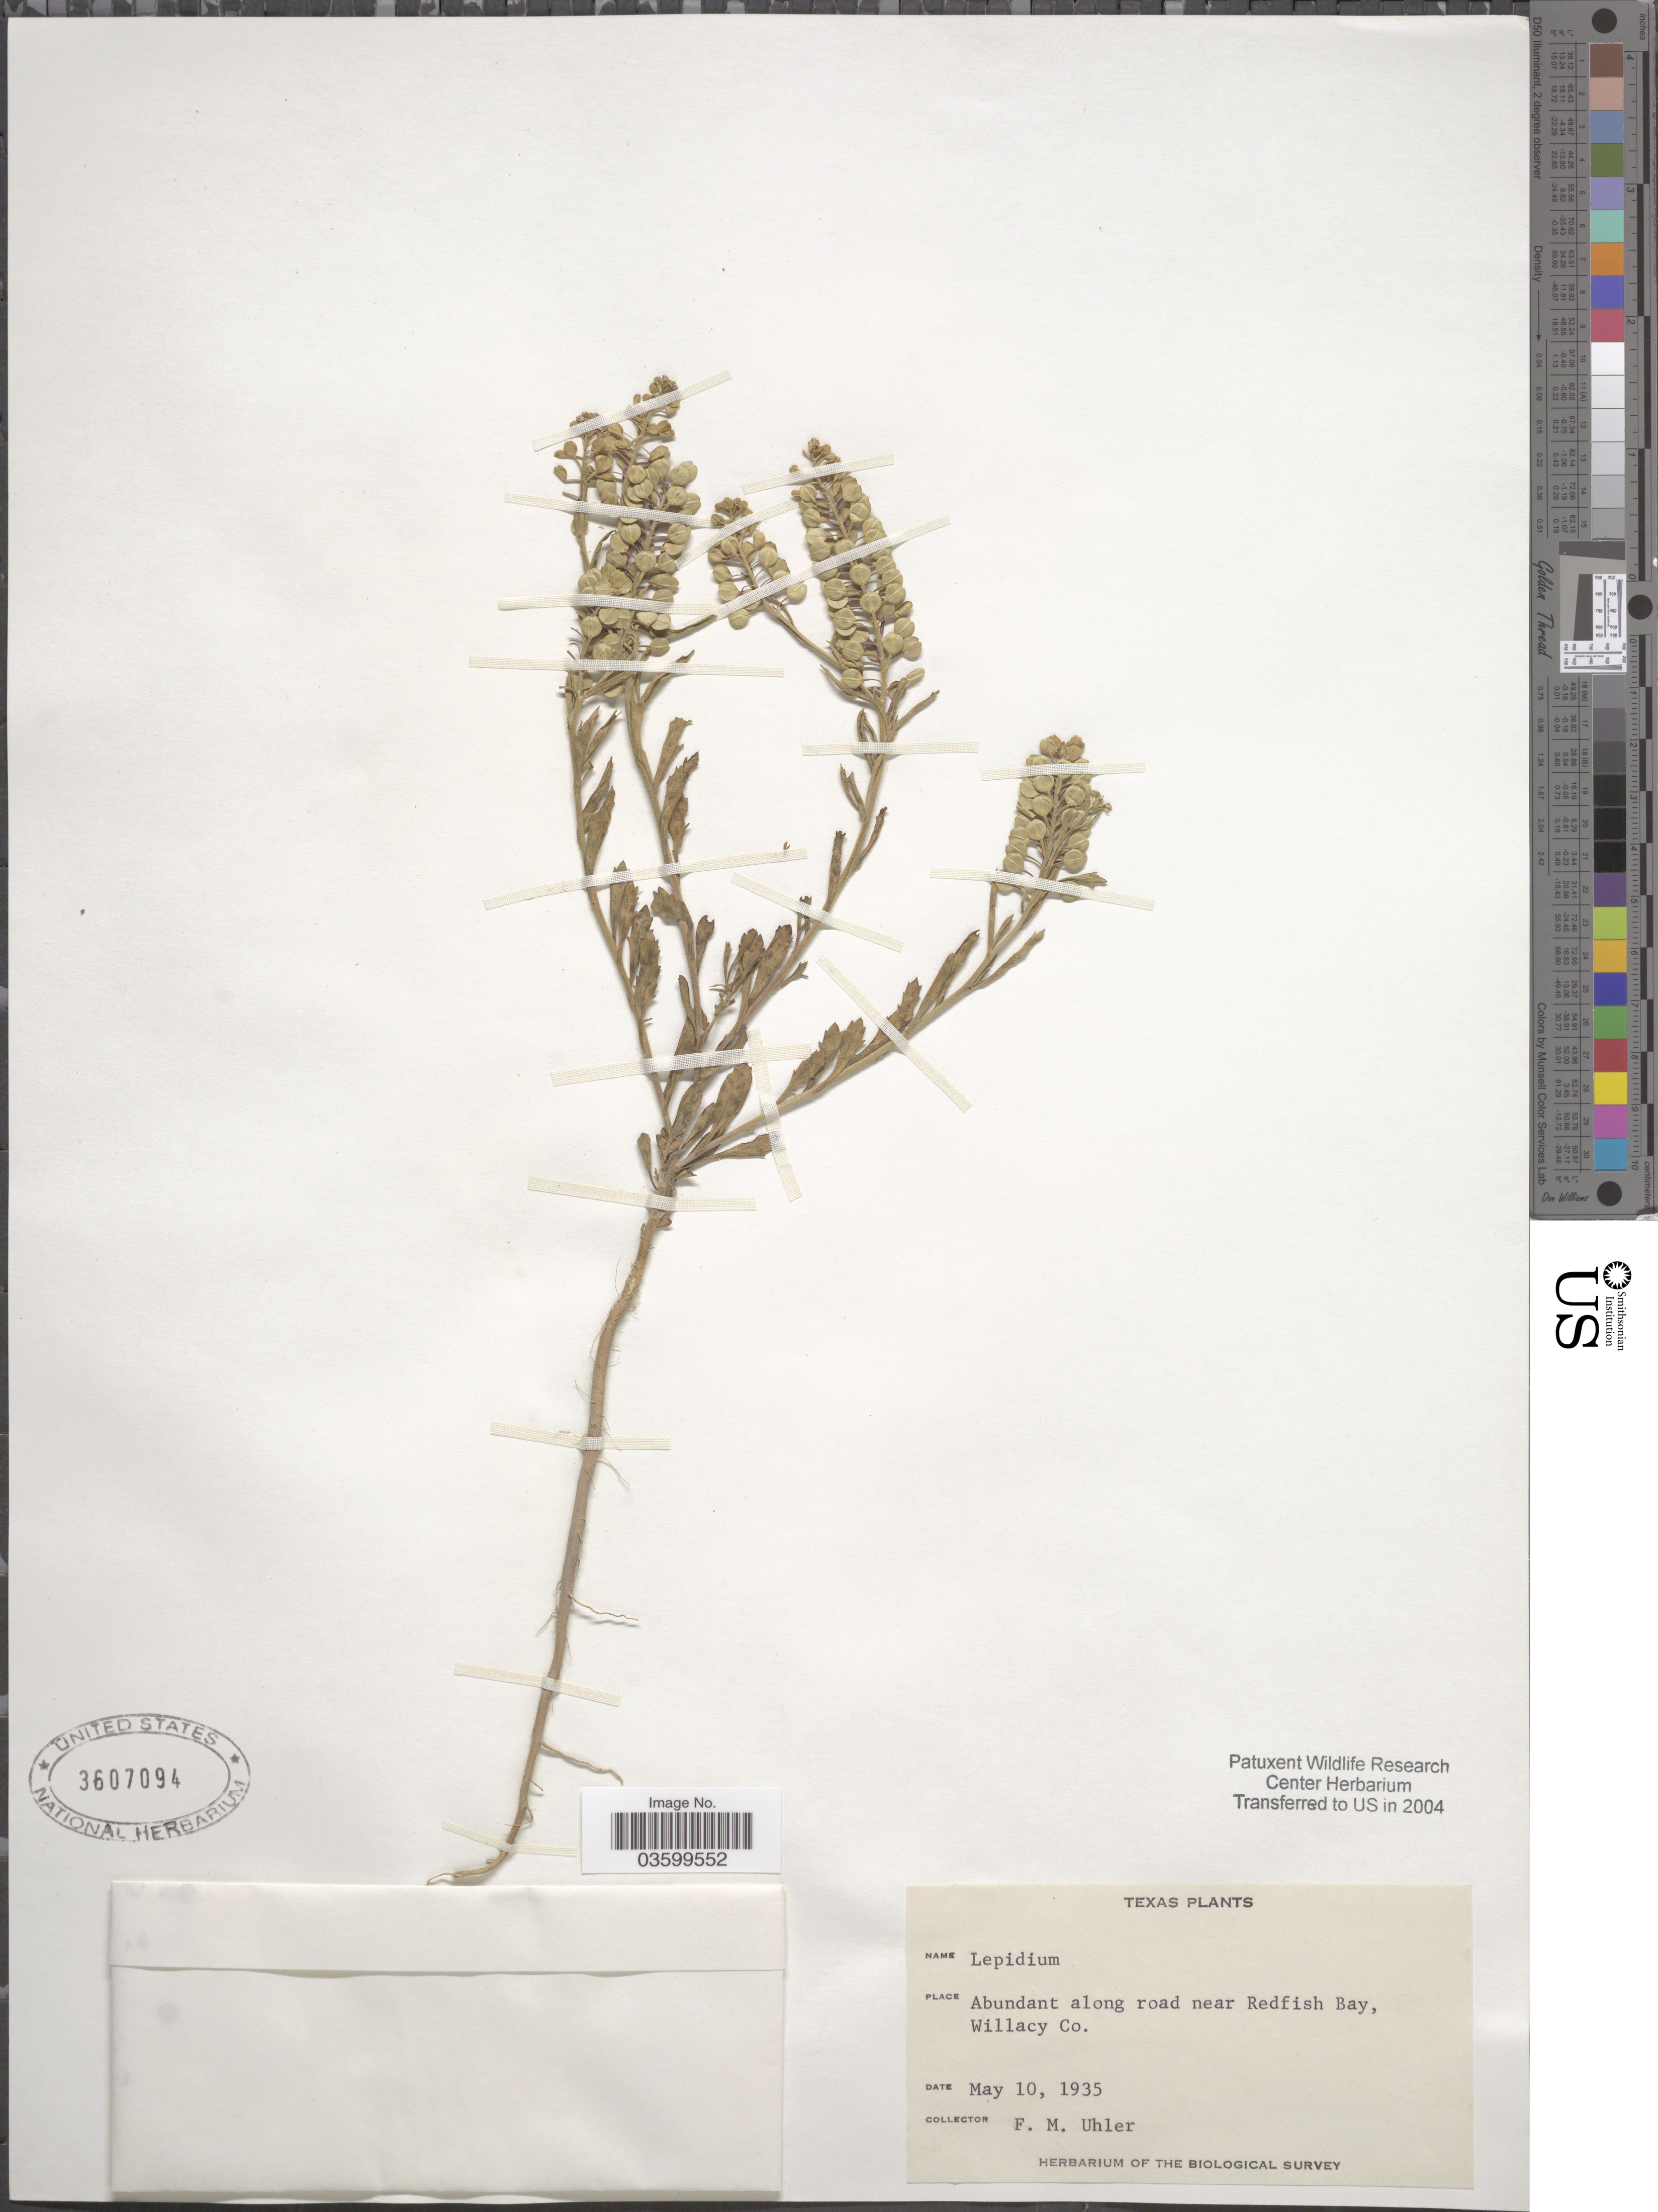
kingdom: Plantae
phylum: Tracheophyta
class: Magnoliopsida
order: Brassicales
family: Brassicaceae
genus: Lepidium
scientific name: Lepidium sp.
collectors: F. M. Uhler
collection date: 1935-05-10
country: United States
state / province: Texas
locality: Along road near Redfish Bay, Willacy Co.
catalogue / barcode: US 3607094